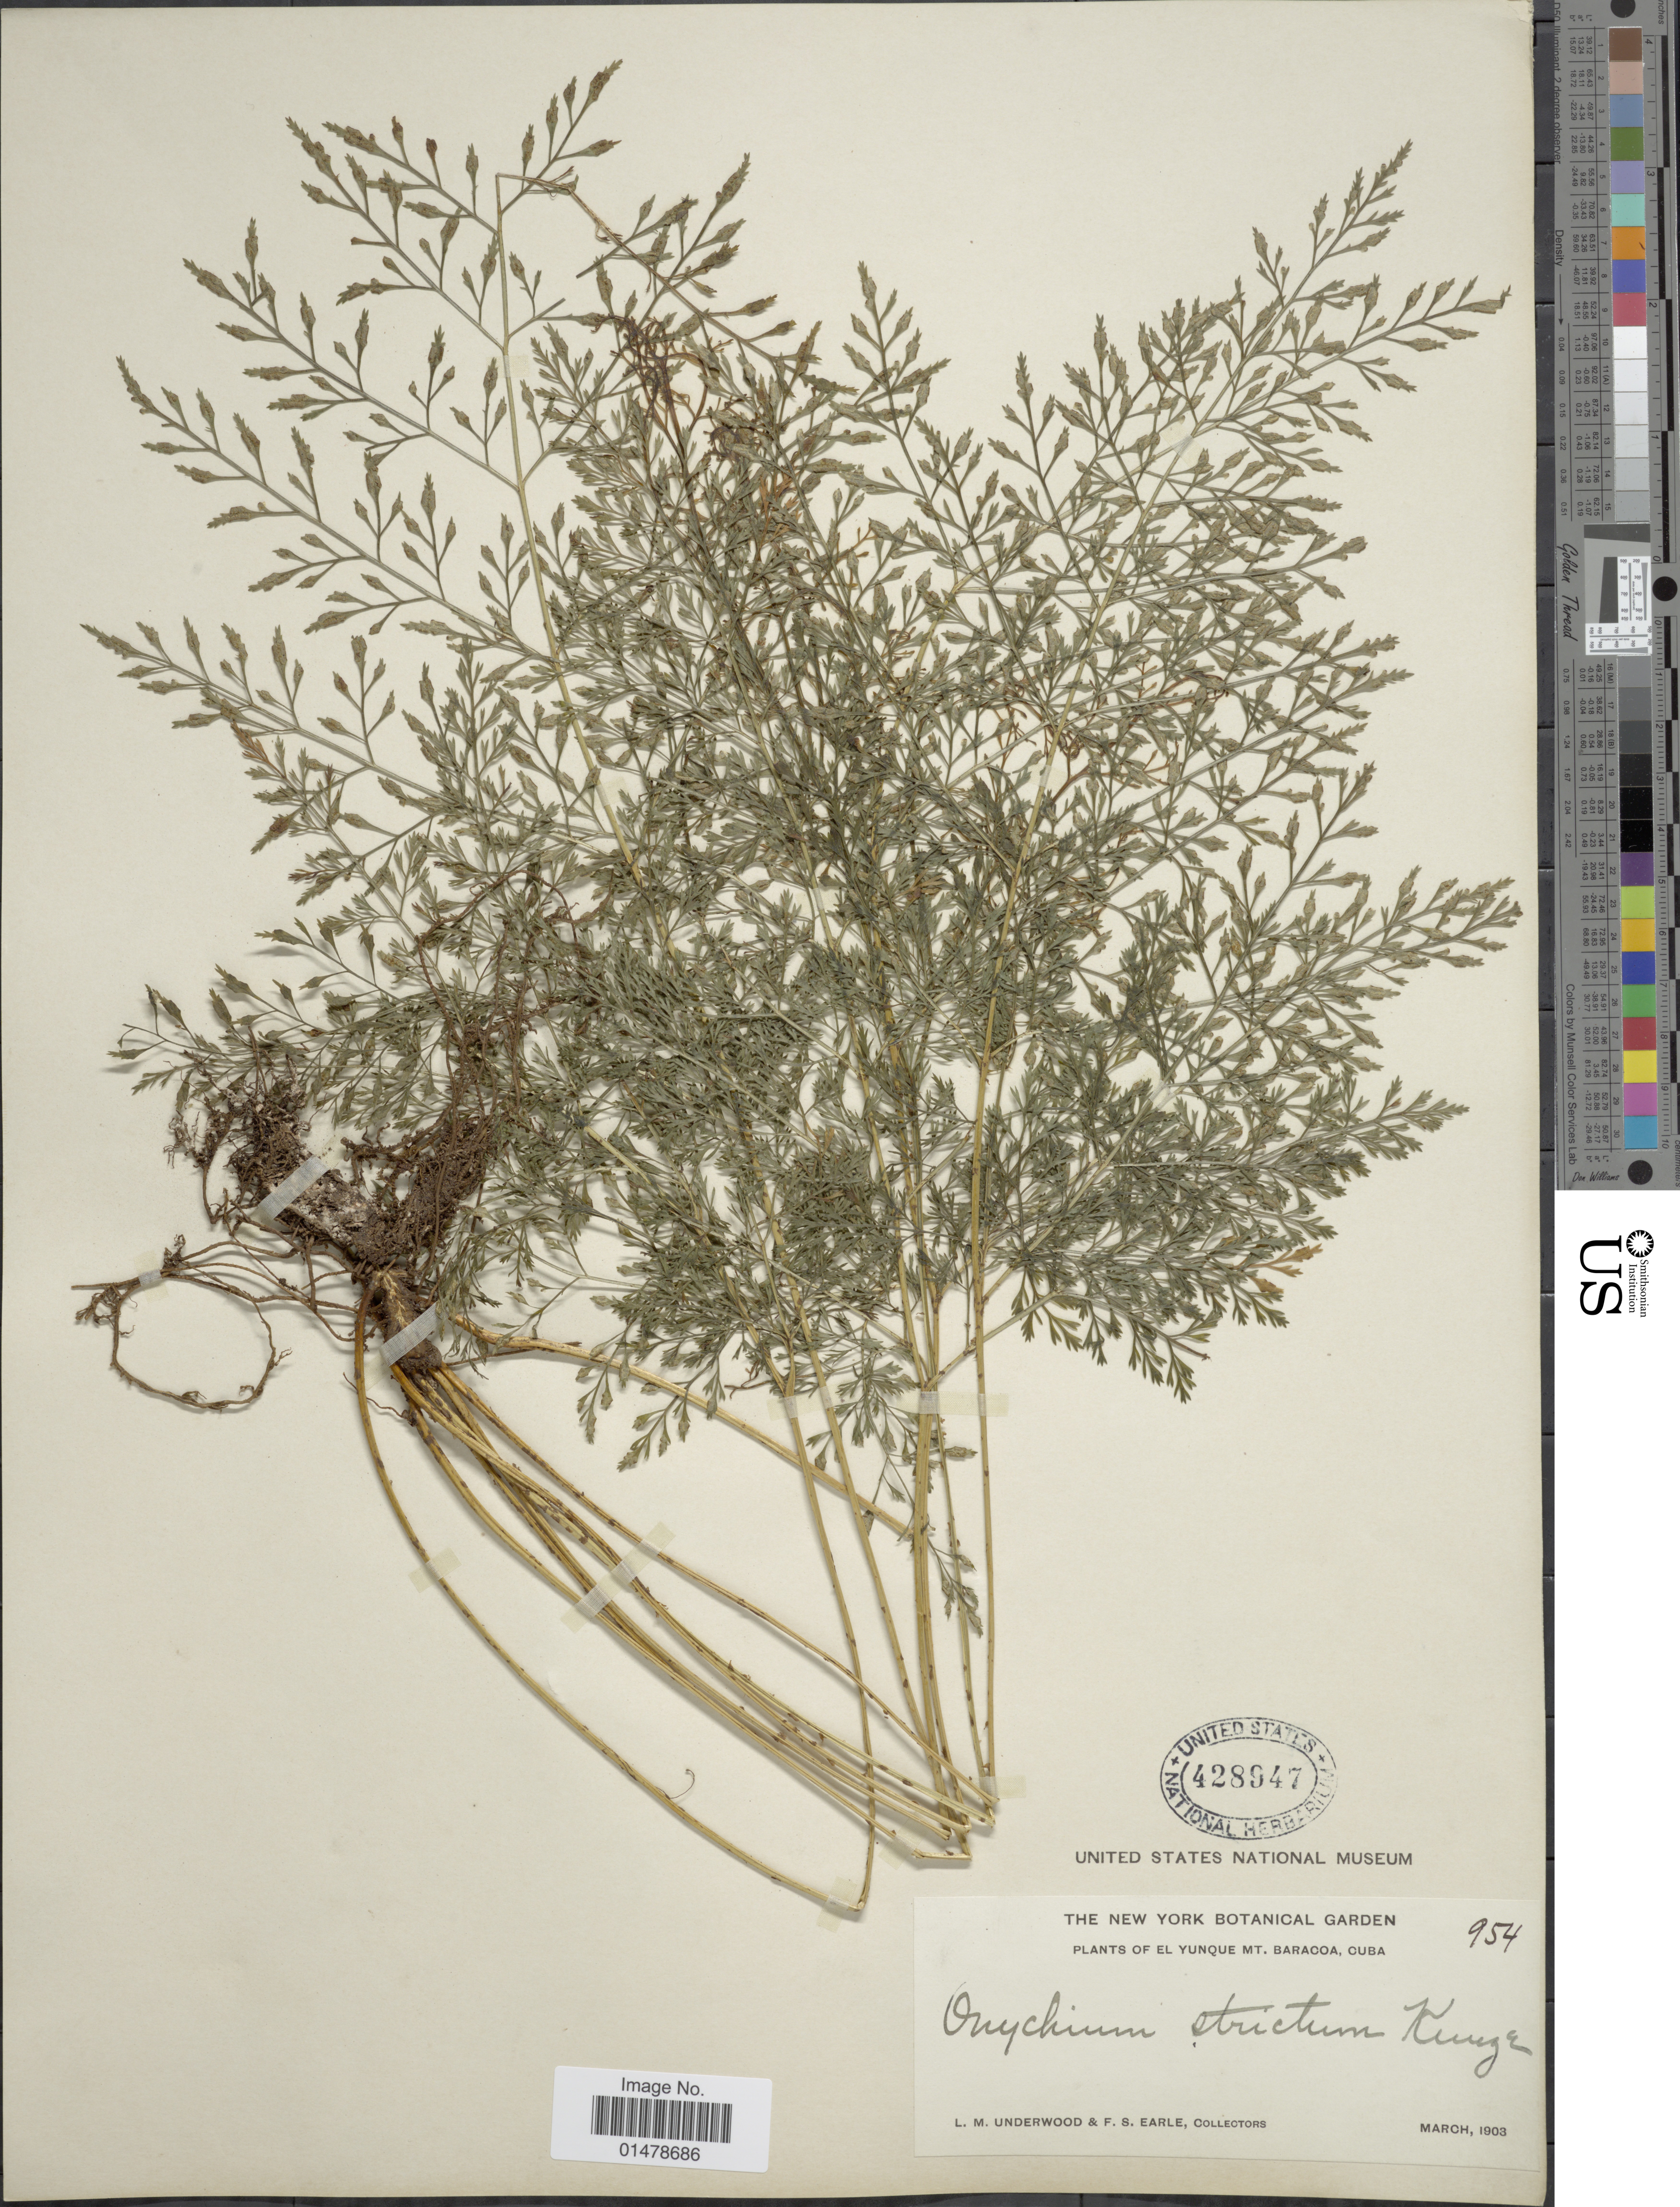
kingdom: Plantae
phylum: Tracheophyta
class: Polypodiopsida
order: Polypodiales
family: Pteridaceae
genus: Pteris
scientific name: Pteris hexagona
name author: (L.) Proctor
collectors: L. M. Underwood & F. S. Earle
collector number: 954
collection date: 1903-03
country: Cuba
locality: El Yunque Mt. Baracoa.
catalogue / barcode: US 428947